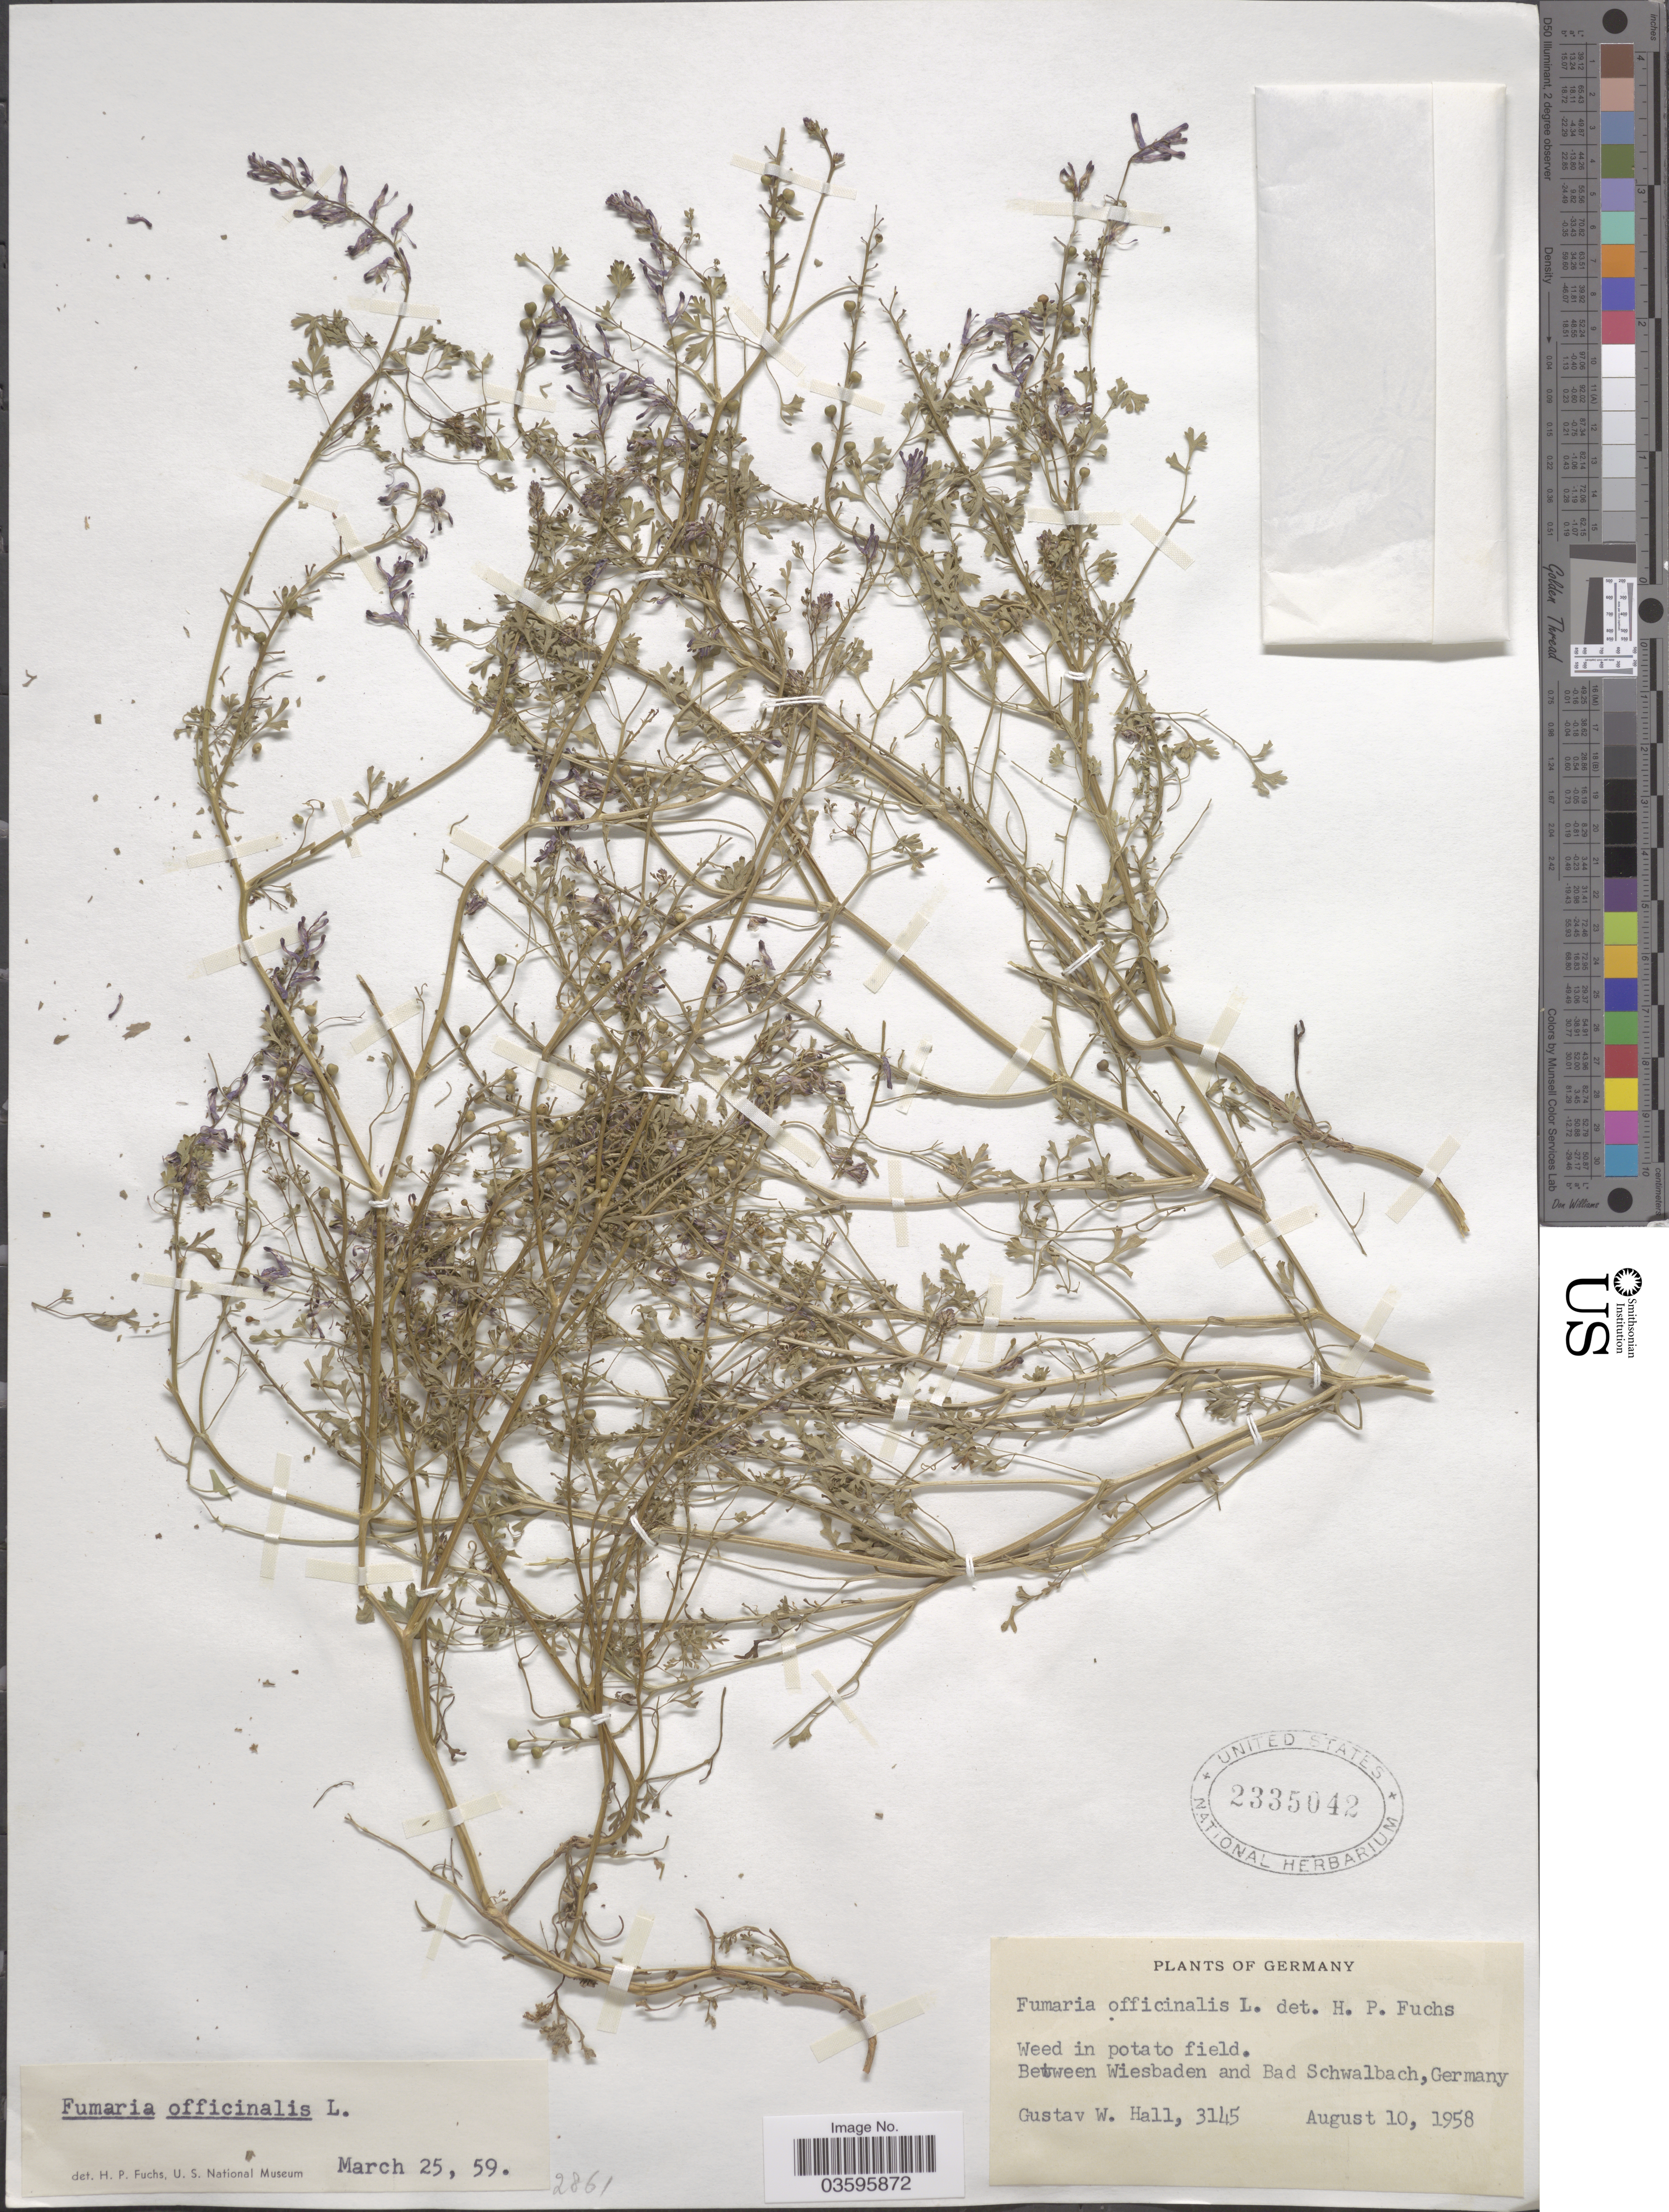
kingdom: Plantae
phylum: Tracheophyta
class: Magnoliopsida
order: Ranunculales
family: Papaveraceae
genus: Fumaria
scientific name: Fumaria officinalis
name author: L.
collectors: G. Hall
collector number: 3145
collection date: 1958-08-10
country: Germany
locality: Between Wiesbaden and Bad Schwalbach.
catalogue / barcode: US 2335042